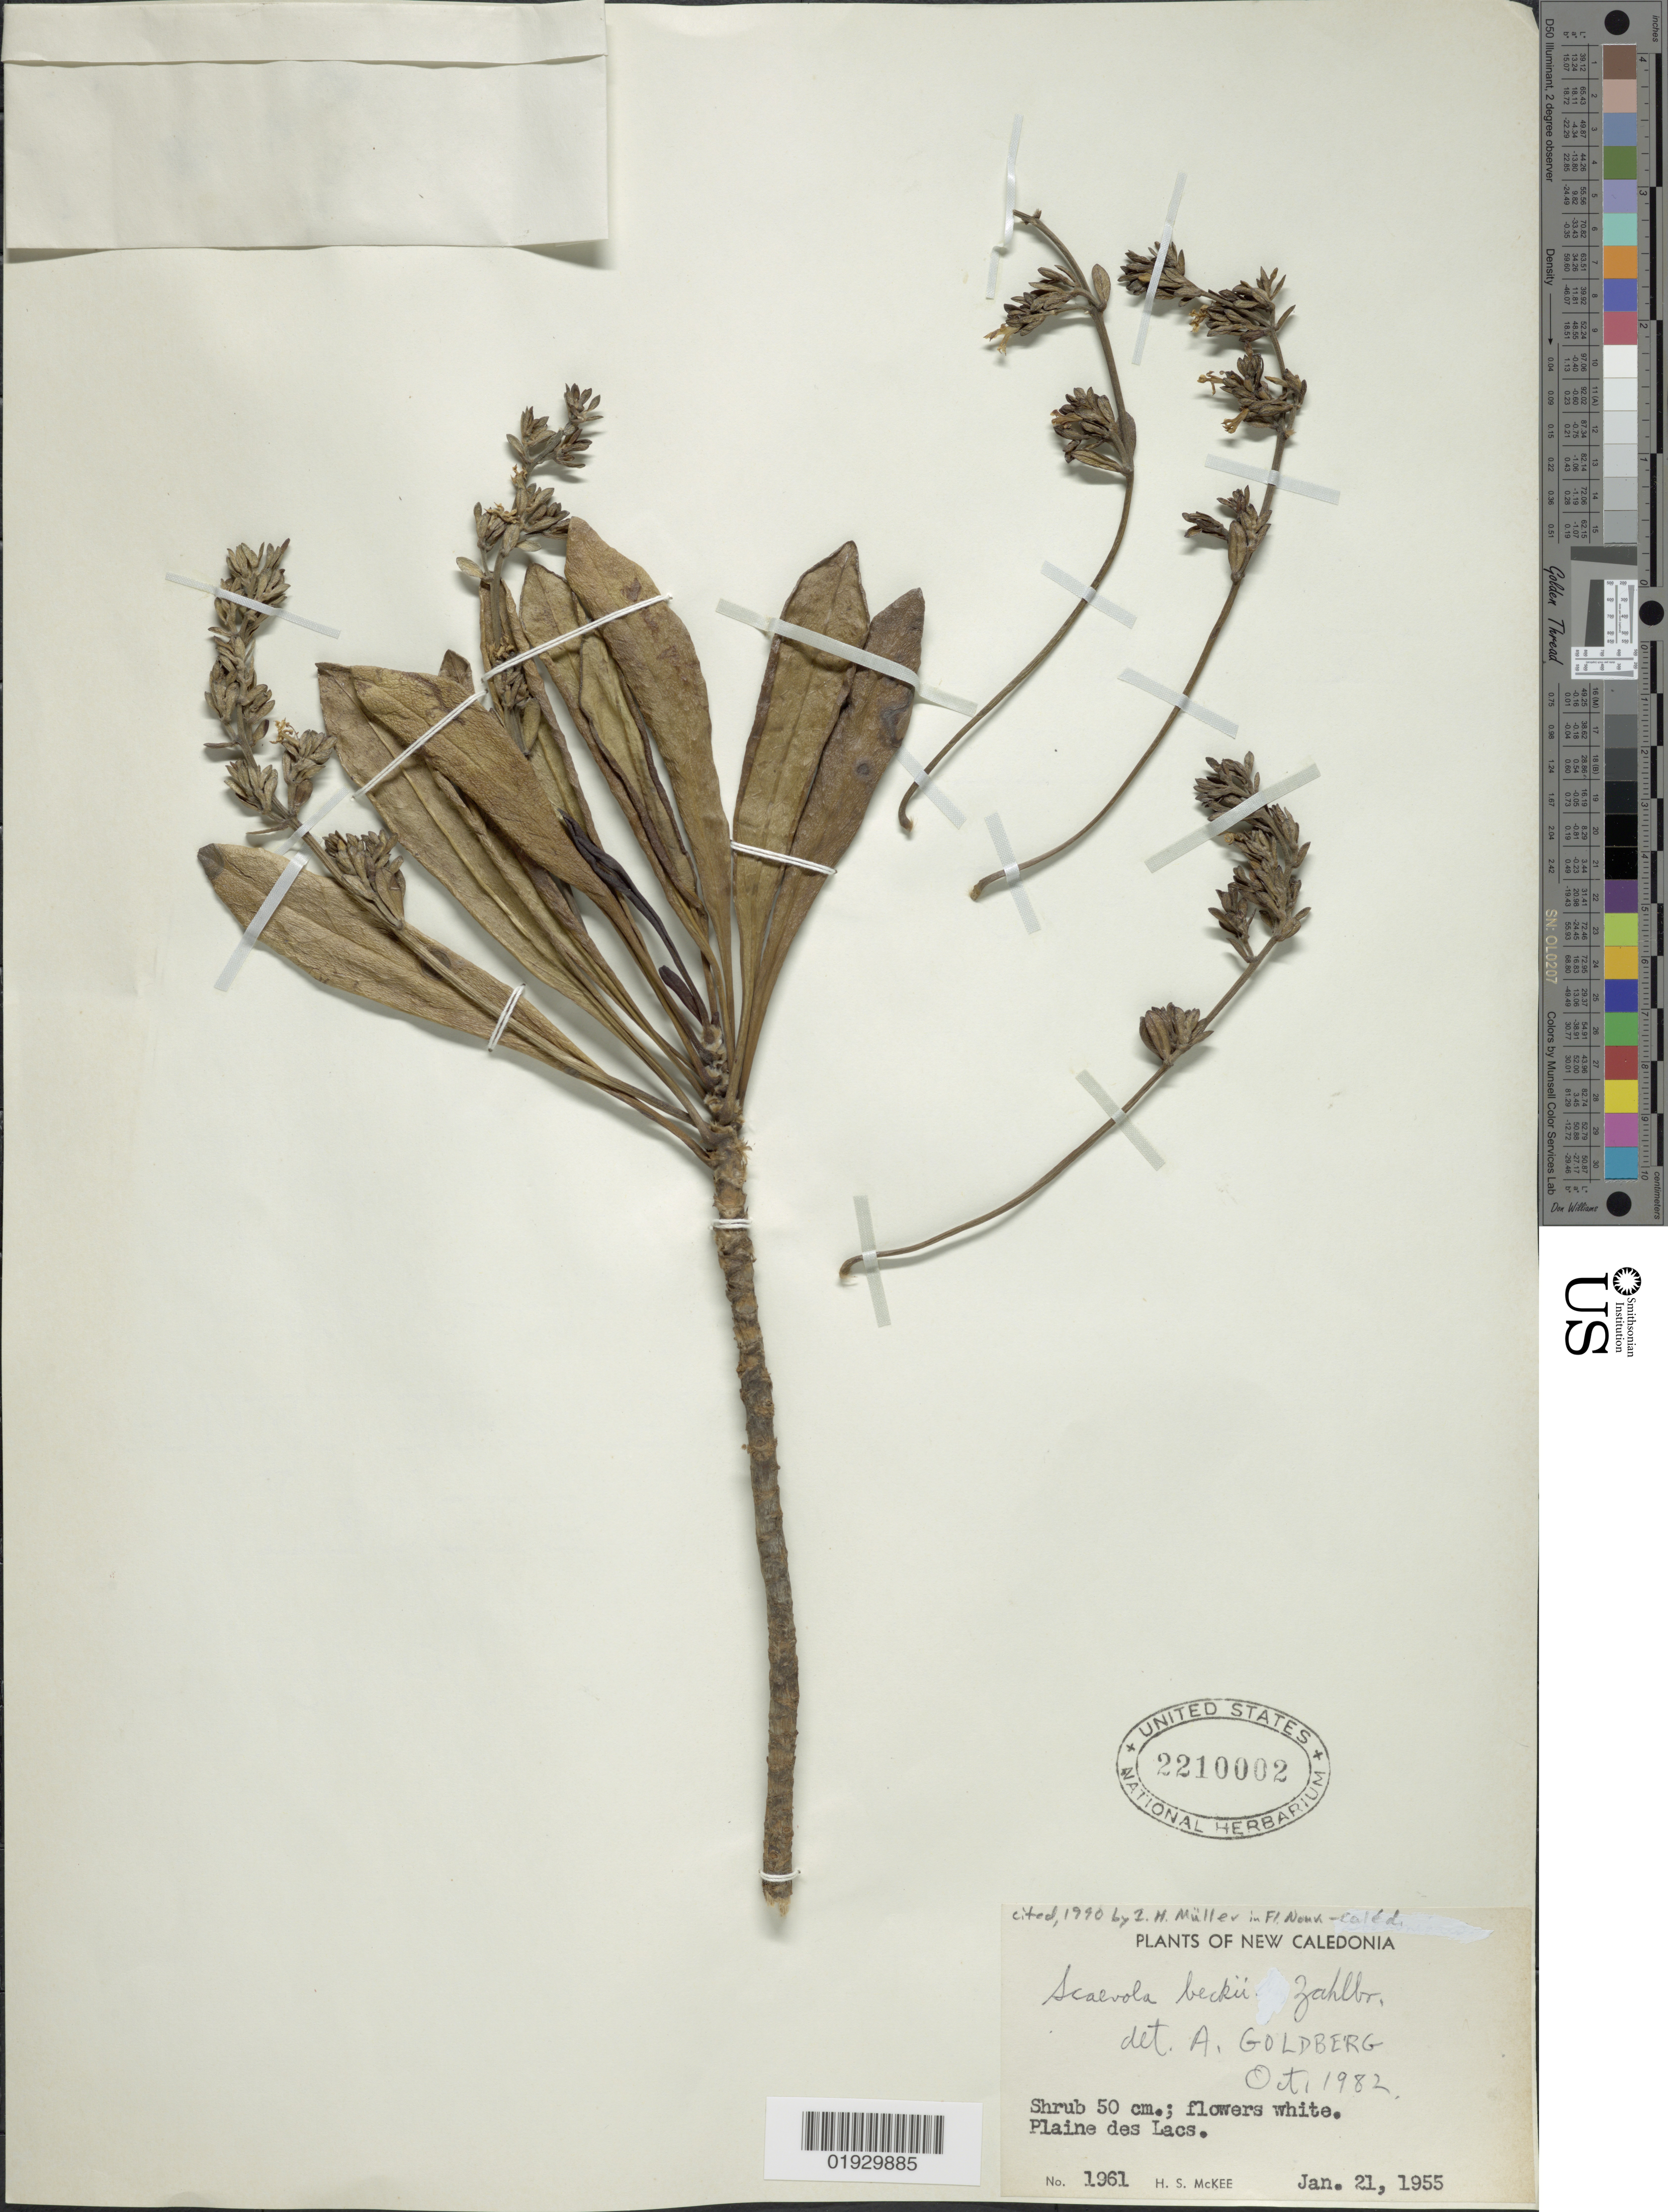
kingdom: Plantae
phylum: Tracheophyta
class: Magnoliopsida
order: Asterales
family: Goodeniaceae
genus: Scaevola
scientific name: Scaevola beckii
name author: Zahlbr.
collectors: H. S. McKee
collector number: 1961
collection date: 1955-01-21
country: New Caledonia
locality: Plaine des Lacs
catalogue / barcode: US 2210002